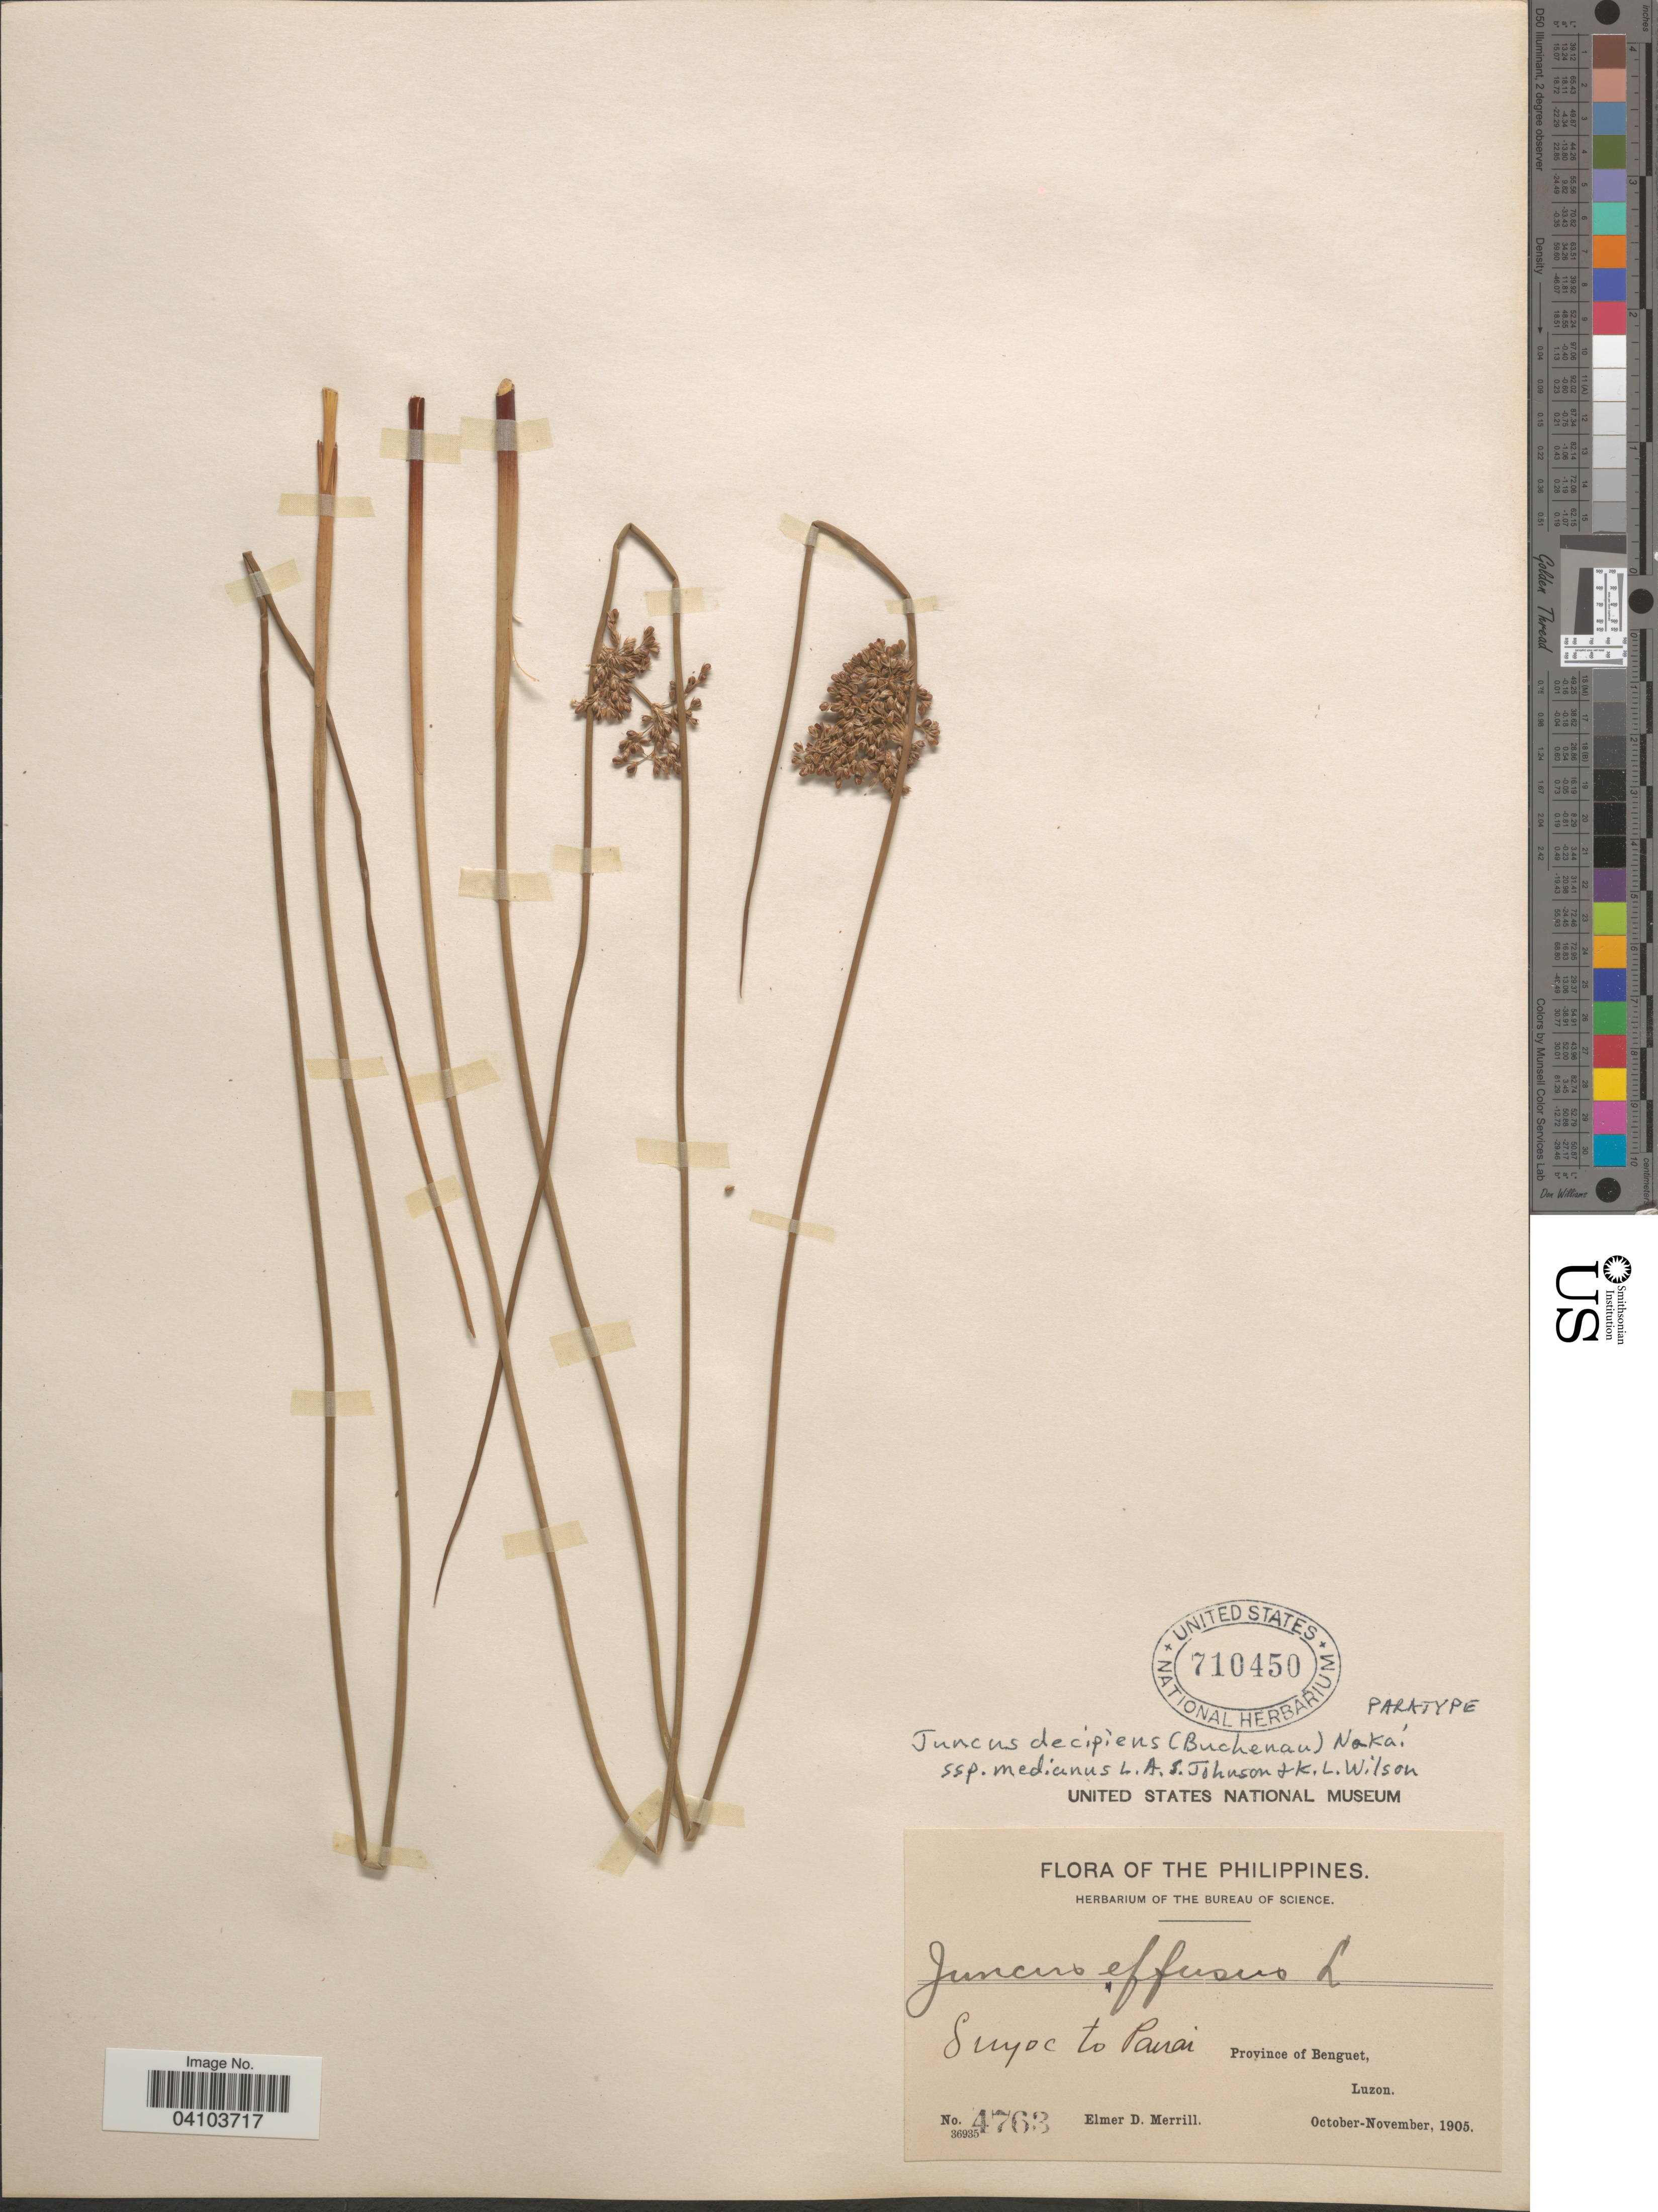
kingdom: Plantae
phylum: Tracheophyta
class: Liliopsida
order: Poales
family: Juncaceae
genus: Juncus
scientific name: Juncus decipiens subsp. medianus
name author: (Ridl.) L.A.S. Johnson & K.L. Wilson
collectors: E. D. Merrill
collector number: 4763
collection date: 1905-10/1905-11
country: Philippines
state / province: Cordillera (Administrative Region)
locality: Suyoc to Panai. Province of Benguet, Luzon.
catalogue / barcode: US 710450